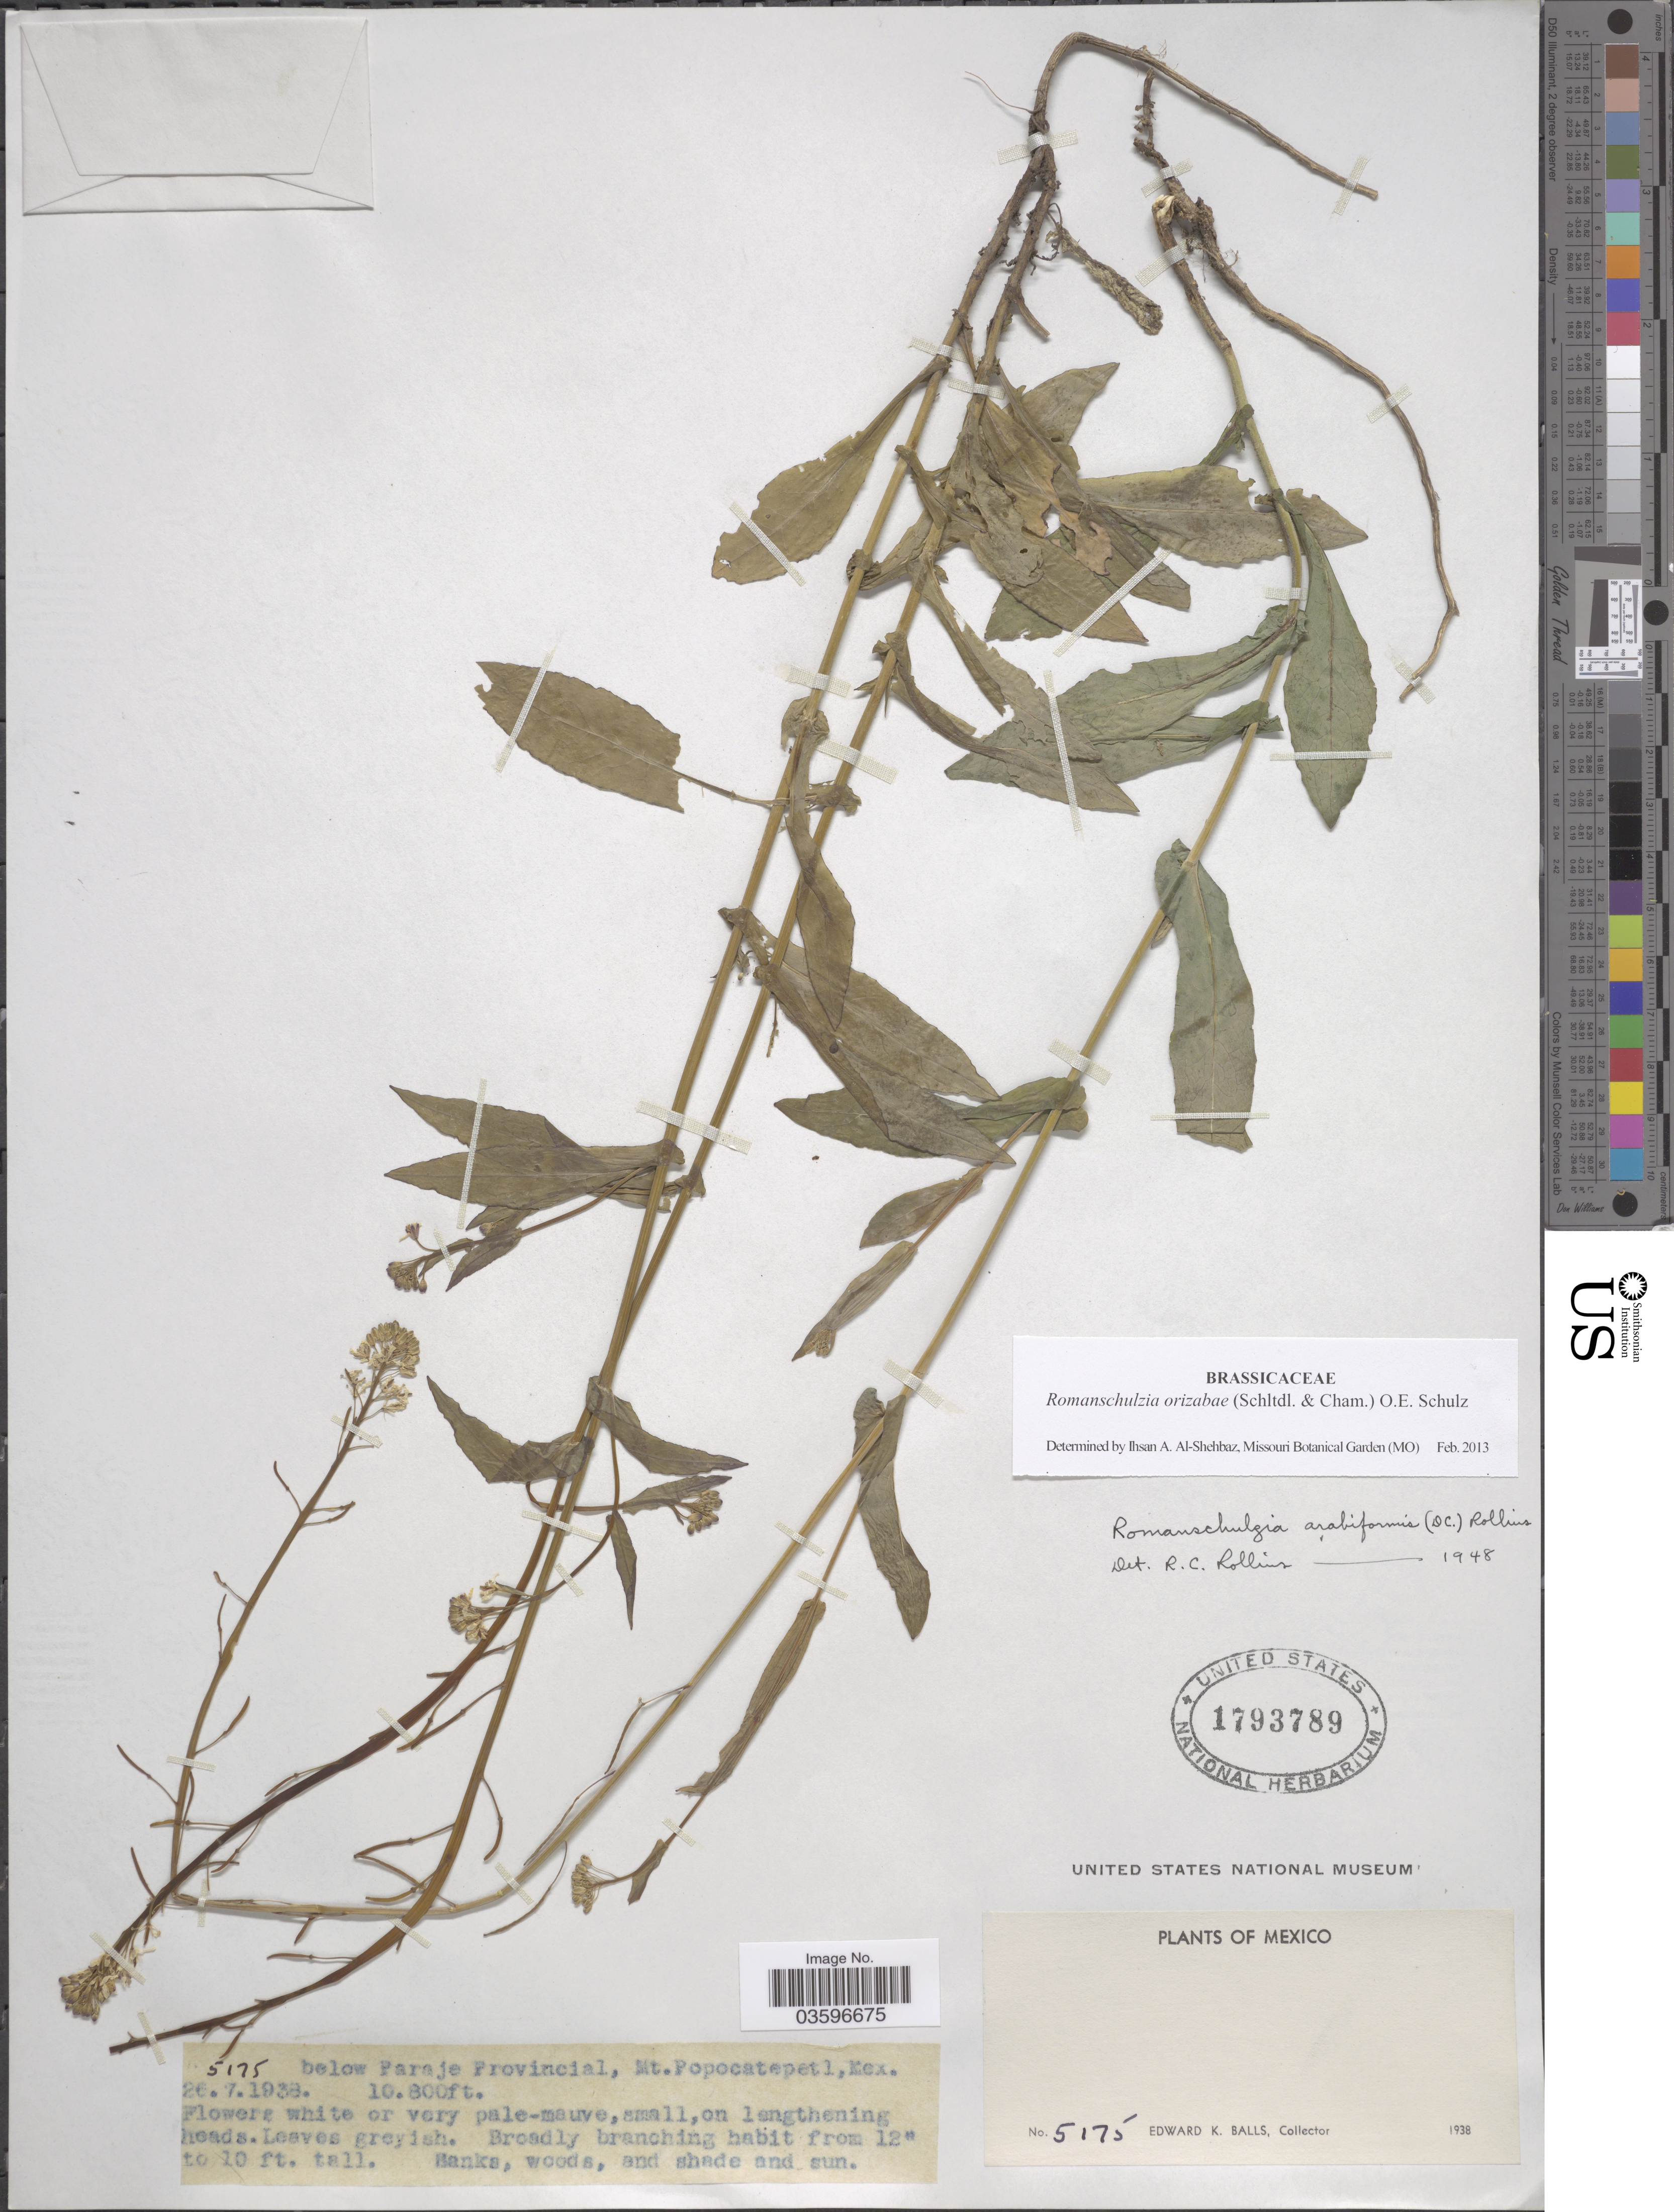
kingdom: Plantae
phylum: Tracheophyta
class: Magnoliopsida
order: Brassicales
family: Brassicaceae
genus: Romanschulzia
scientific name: Romanschulzia orizabae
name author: (Schltdl. & Cham.) O.E. Schulz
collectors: E. K. Balls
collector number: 5175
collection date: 1938-07-26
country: Mexico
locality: Below Paraje Provincial, Mt. Popocatepetl.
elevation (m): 3292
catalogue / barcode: US 1793789